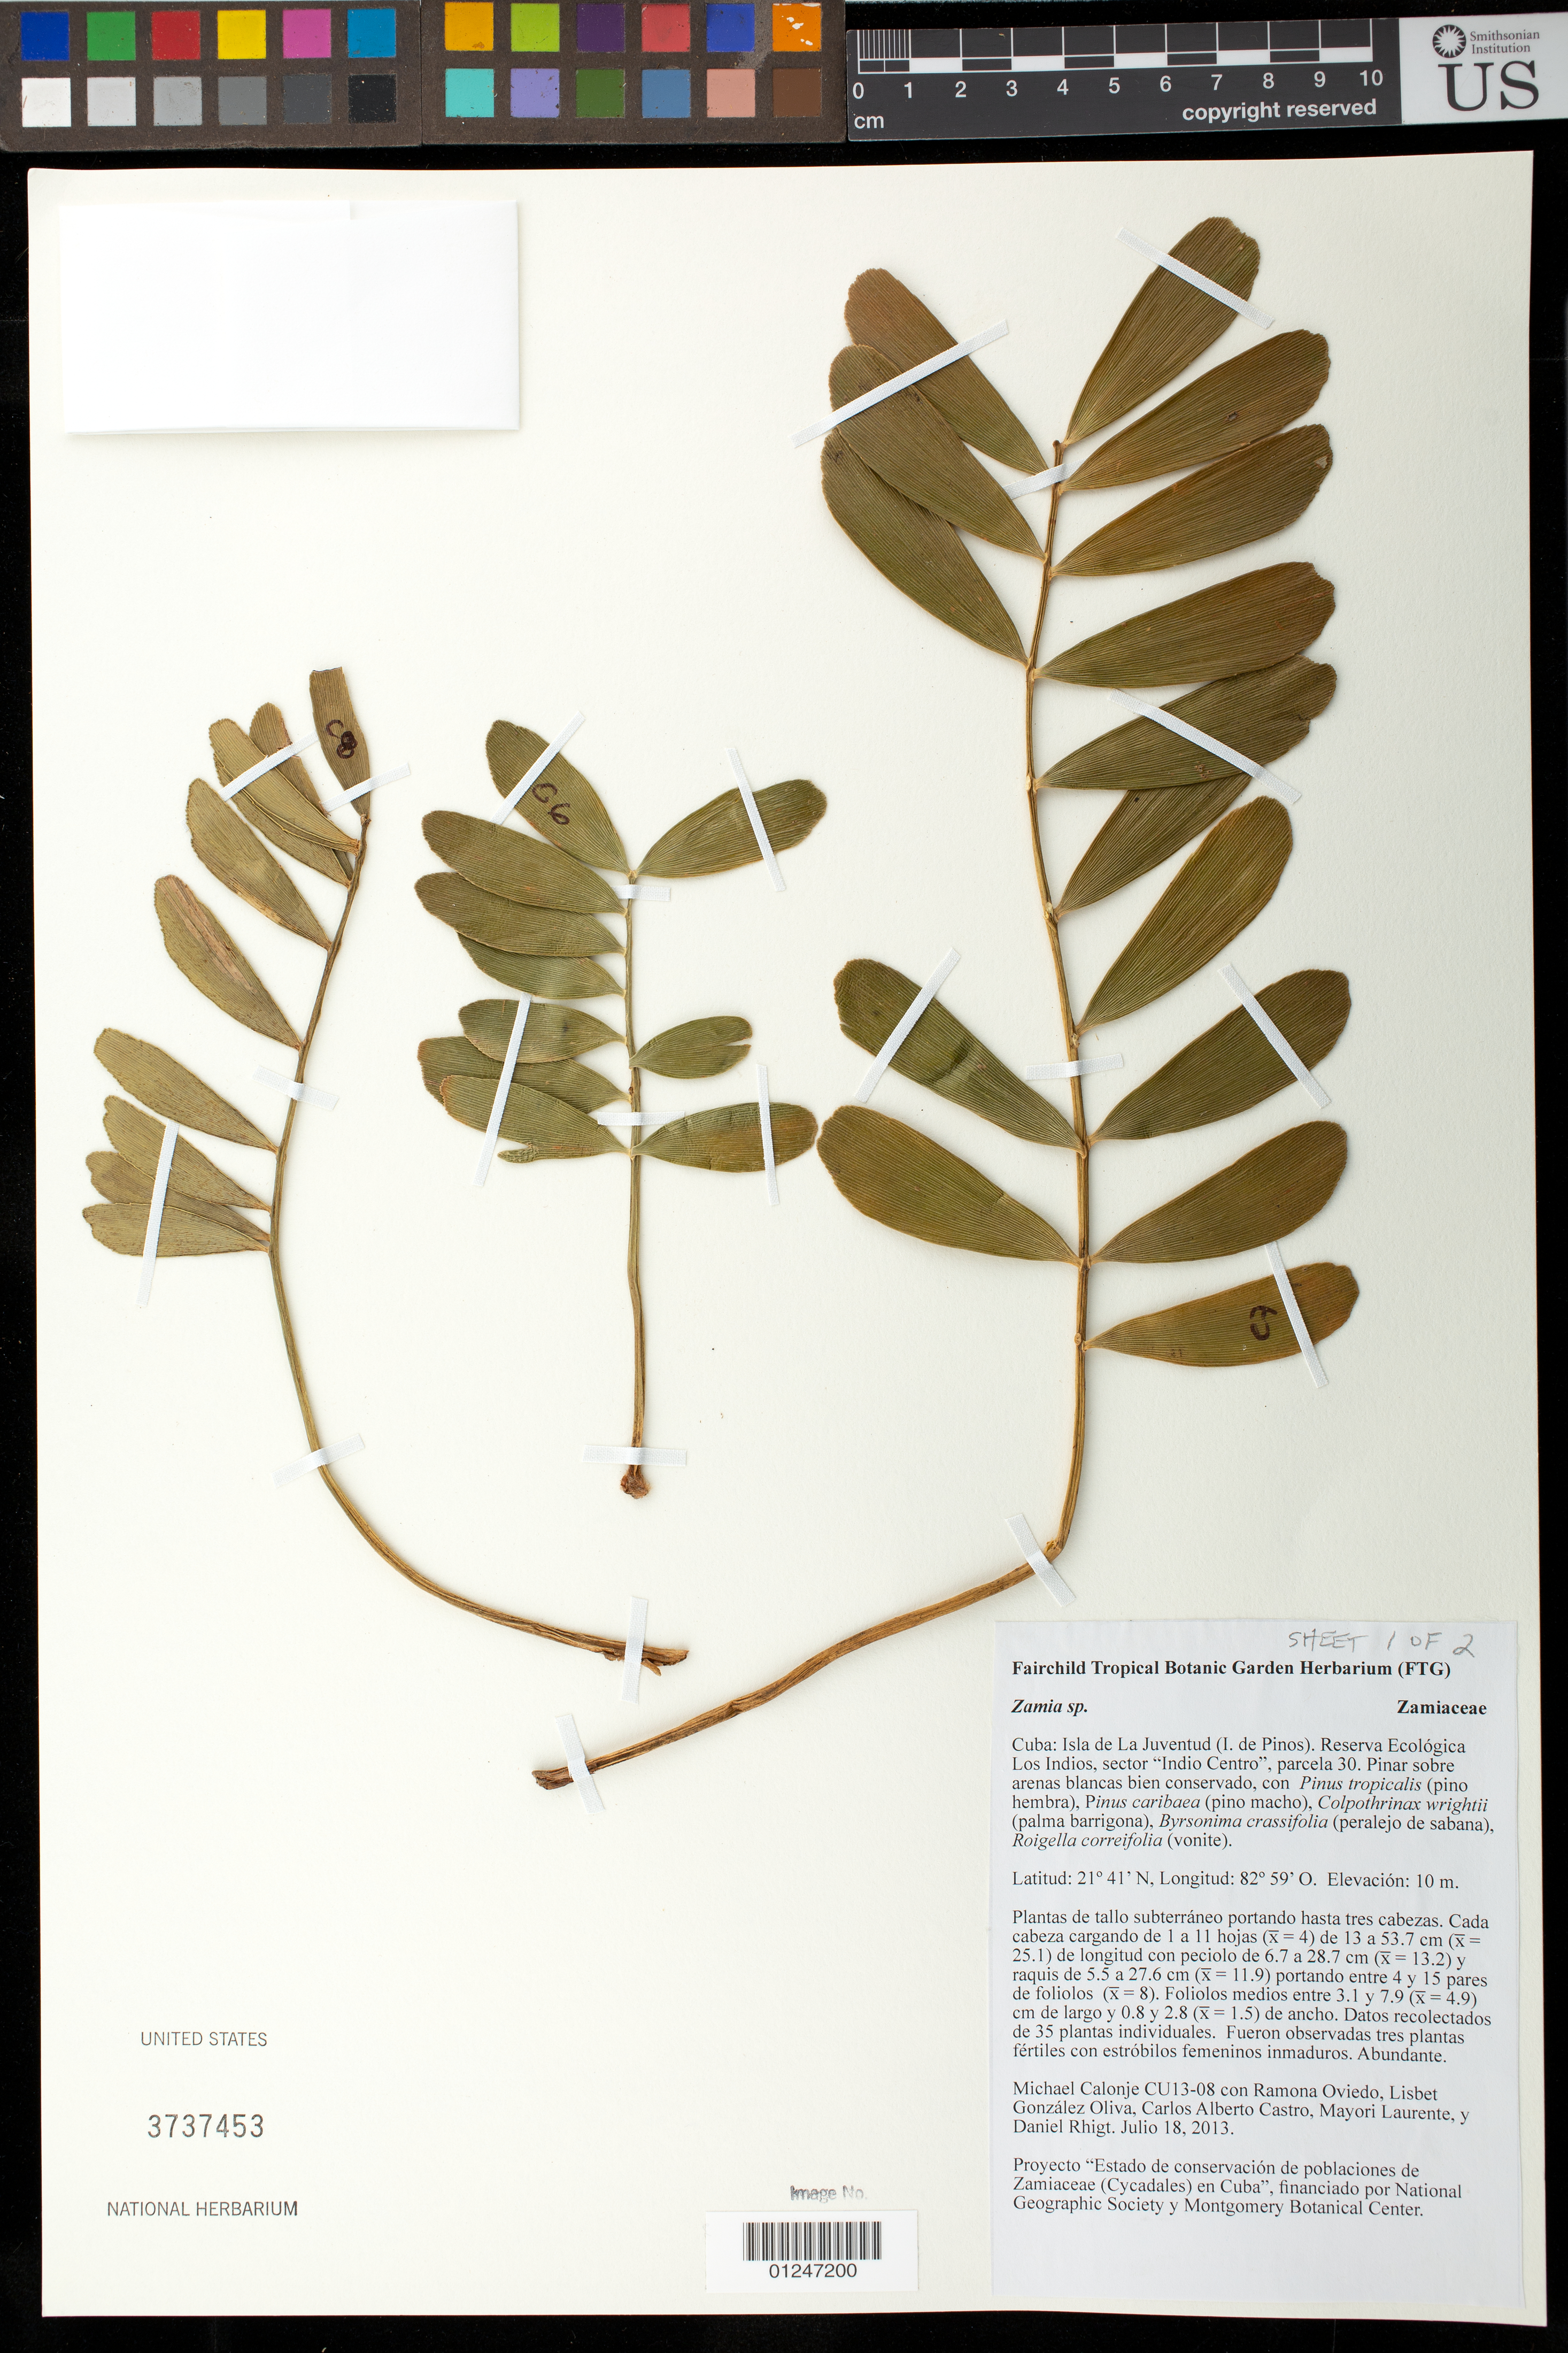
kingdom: Plantae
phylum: Tracheophyta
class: Cycadopsida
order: Cycadales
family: Zamiaceae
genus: Zamia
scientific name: Zamia sp.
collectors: M. Calonje, R. Oviedo, L. Oliva, C. Castro, M. Laurente & D. Rhigt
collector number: CU13-08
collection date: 2013-07-18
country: Cuba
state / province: Isla de La Juventud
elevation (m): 10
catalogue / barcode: US 3737453